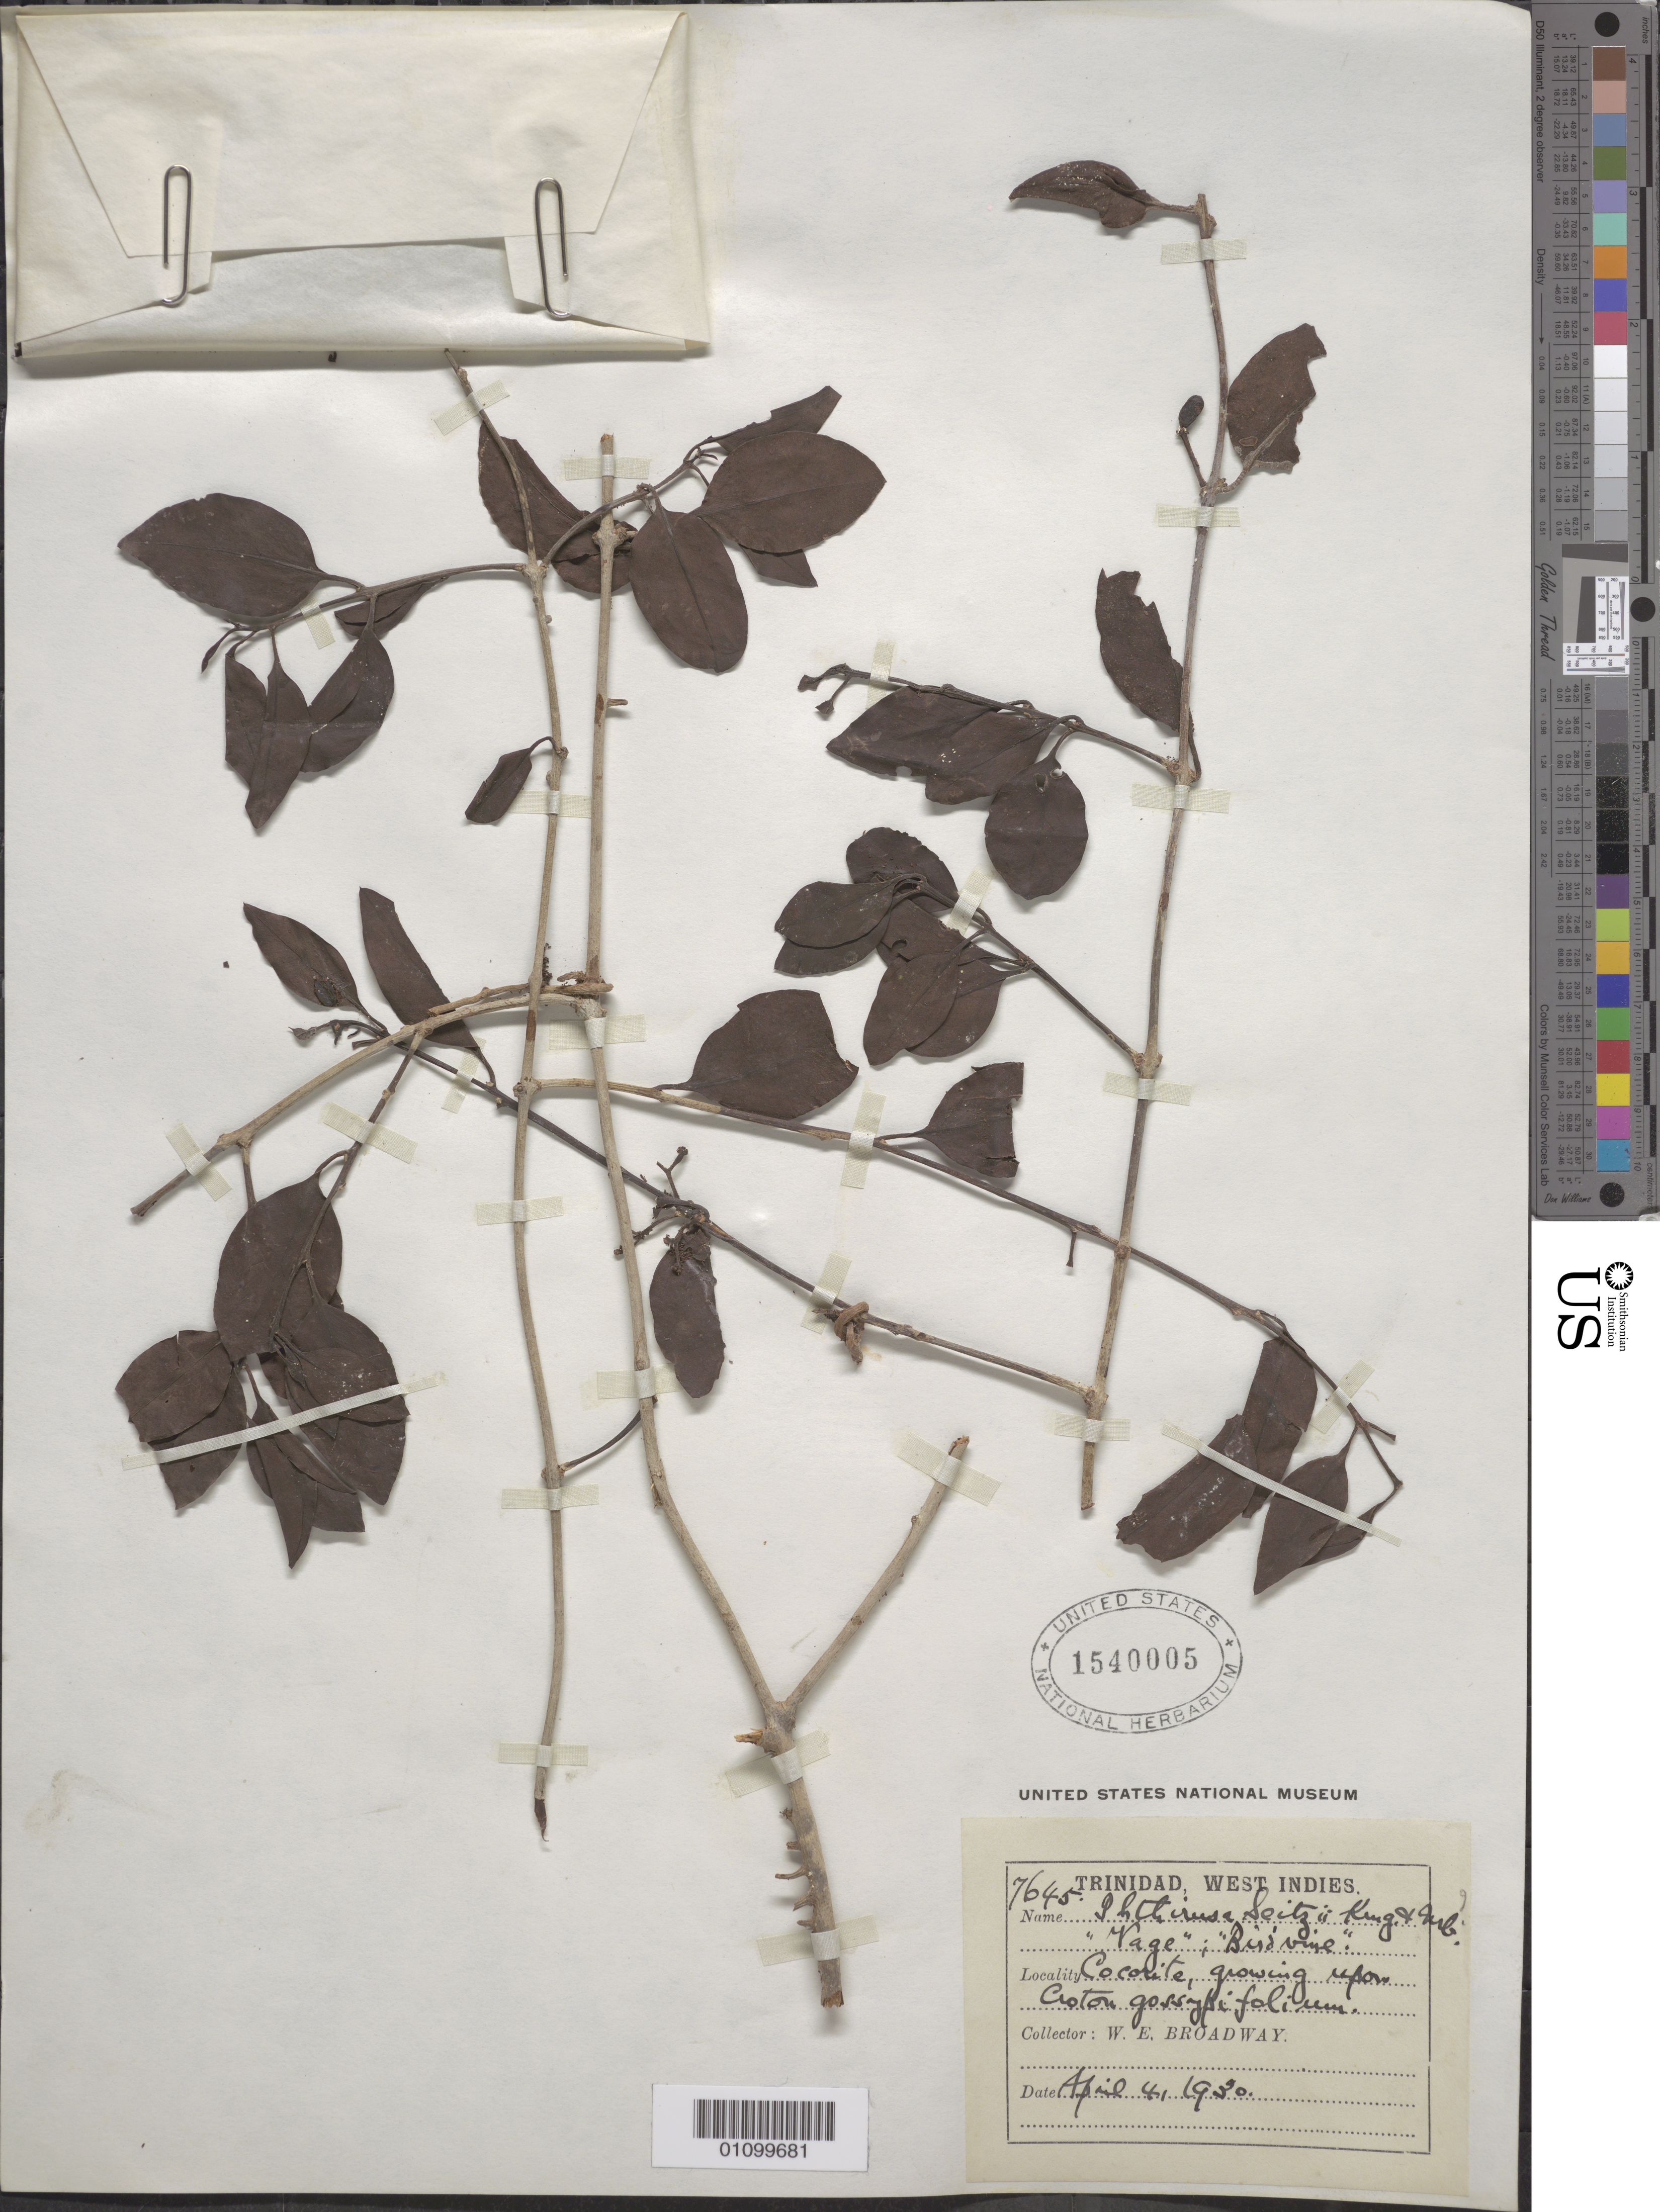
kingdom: Plantae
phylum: Tracheophyta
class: Magnoliopsida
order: Santalales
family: Loranthaceae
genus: Phthirusa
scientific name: Phthirusa seitzii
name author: Krug & Urb.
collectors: W. E. Broadway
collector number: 7645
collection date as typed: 04 Apr 1930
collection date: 1930-04-04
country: Trinidad and Tobago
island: Trinidad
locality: Cocorite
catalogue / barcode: US 1540005